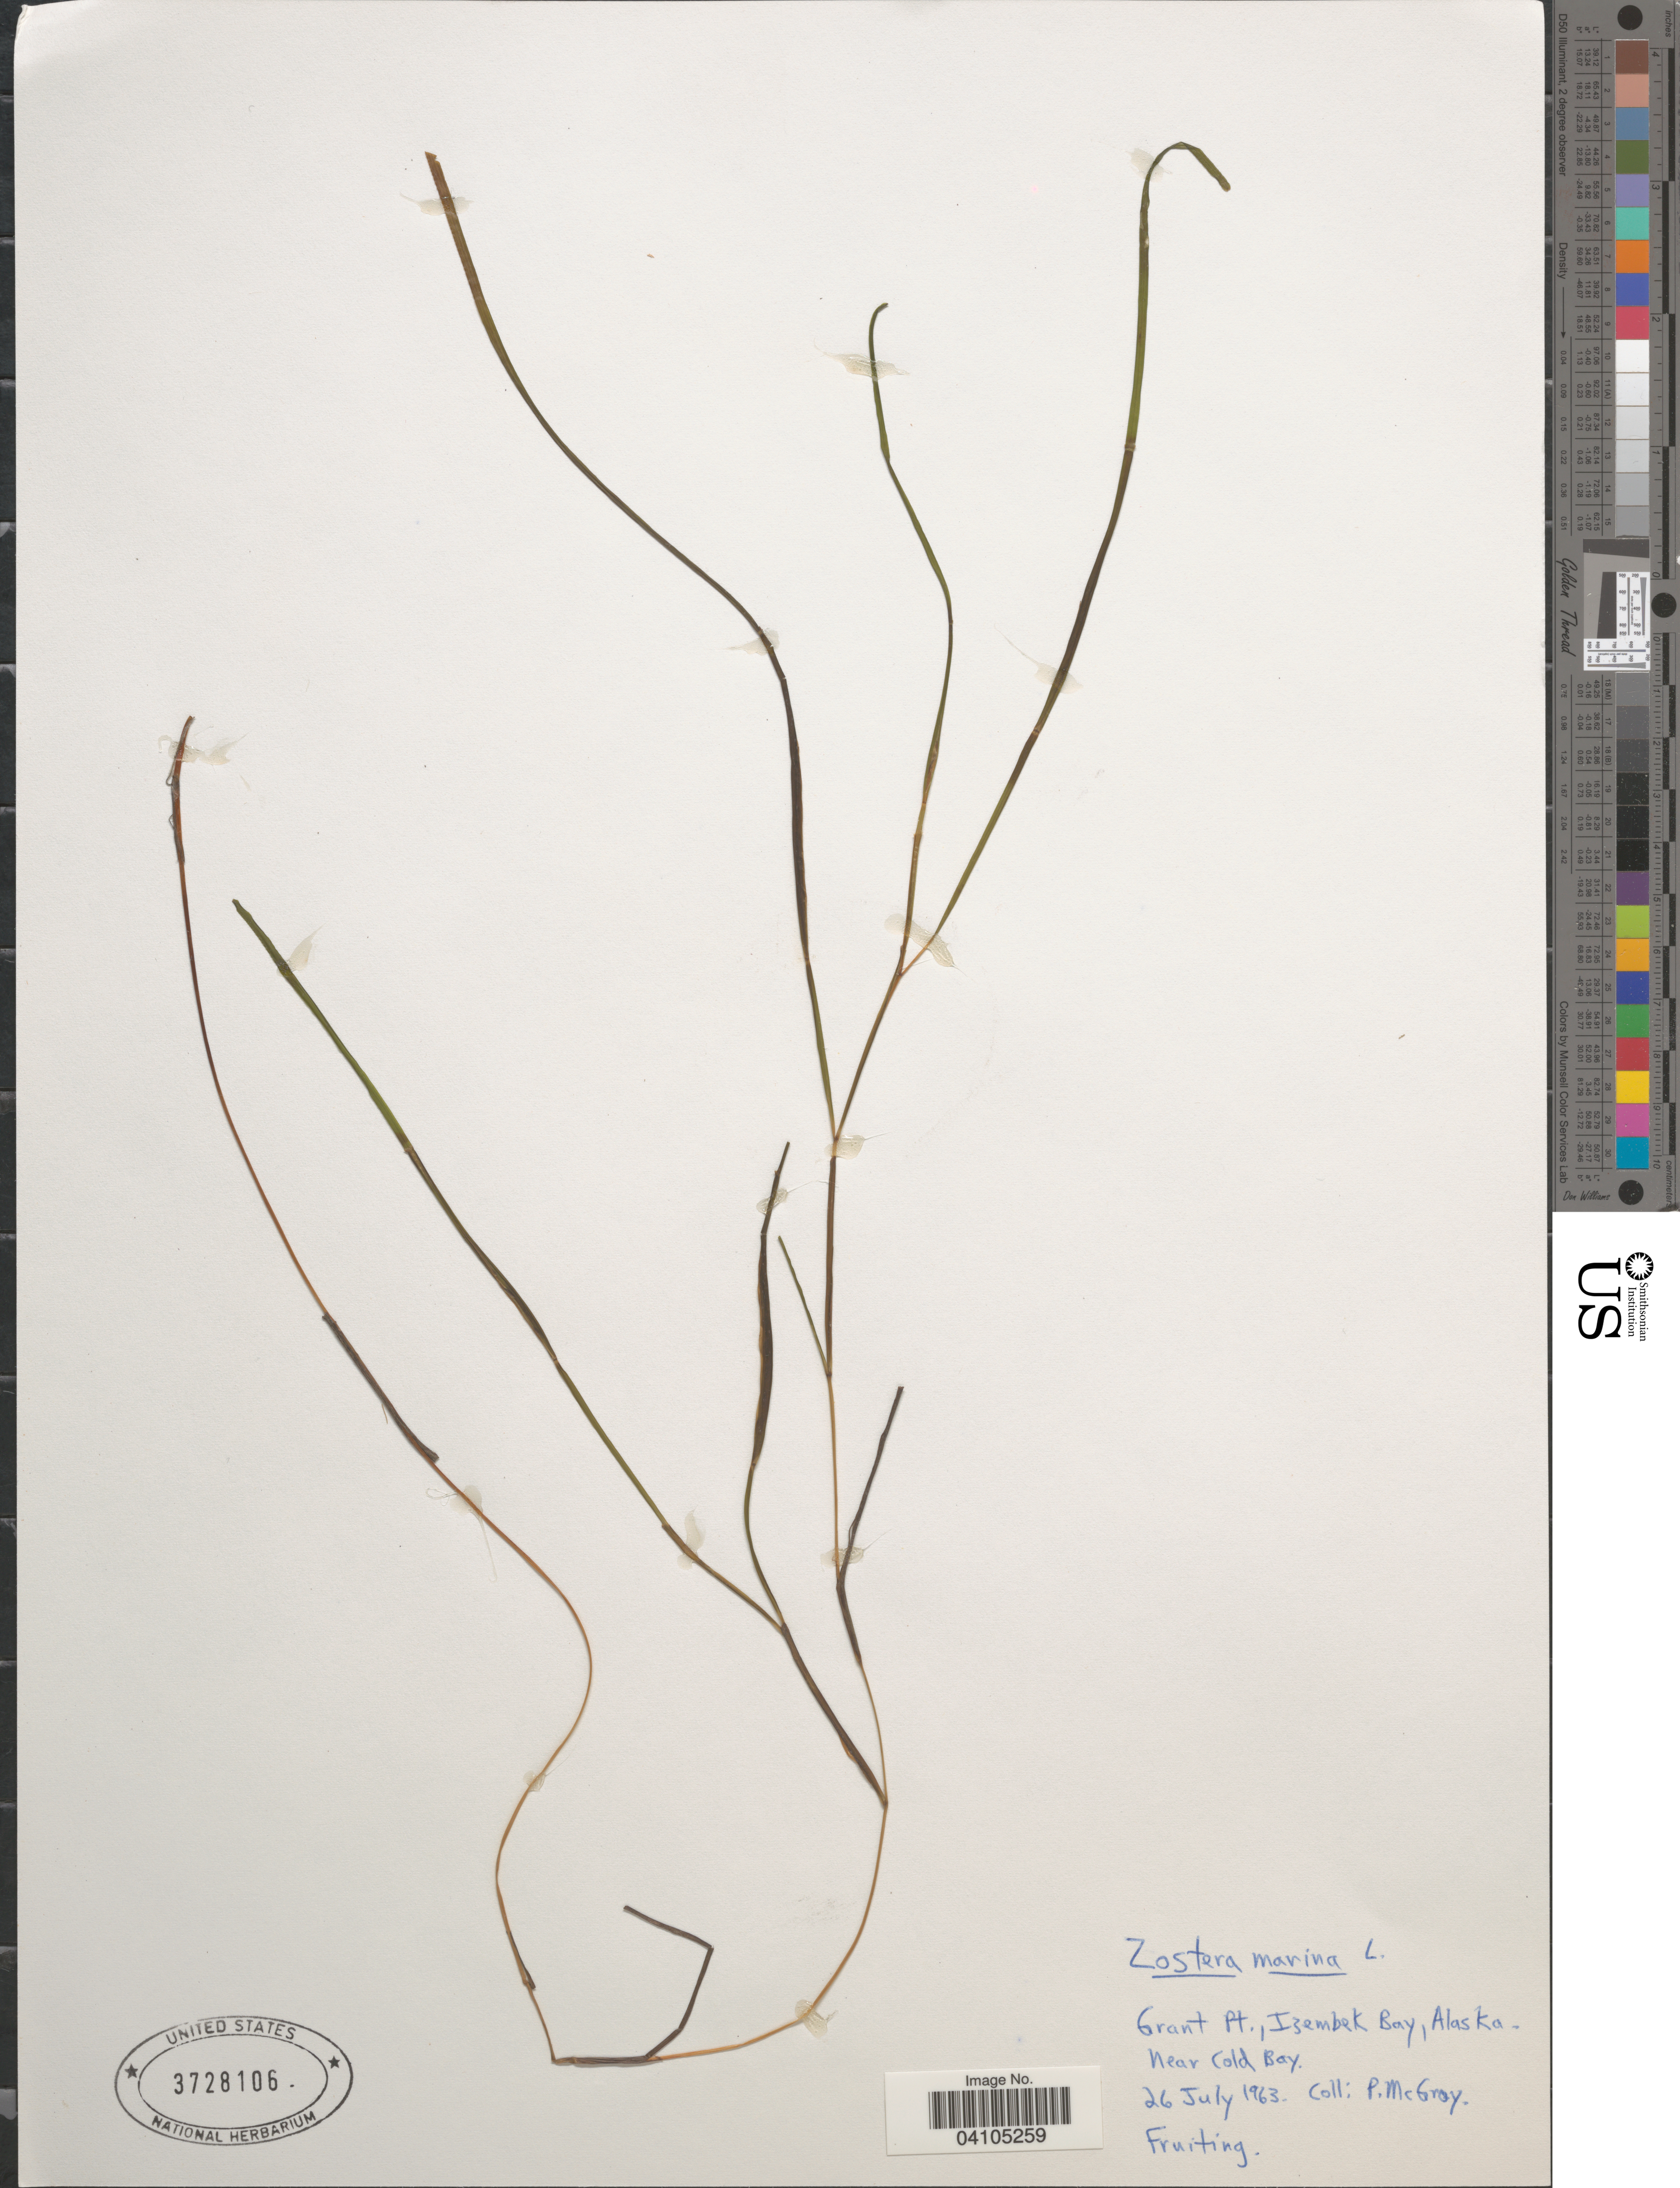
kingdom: Plantae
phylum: Tracheophyta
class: Liliopsida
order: Alismatales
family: Zosteraceae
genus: Zostera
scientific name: Zostera marina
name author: L.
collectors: P. McGray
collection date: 1963-07-26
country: United States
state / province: Alaska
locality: Grant Pt., Izembek Bay. Near Cold Bay.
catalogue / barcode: US 3728106